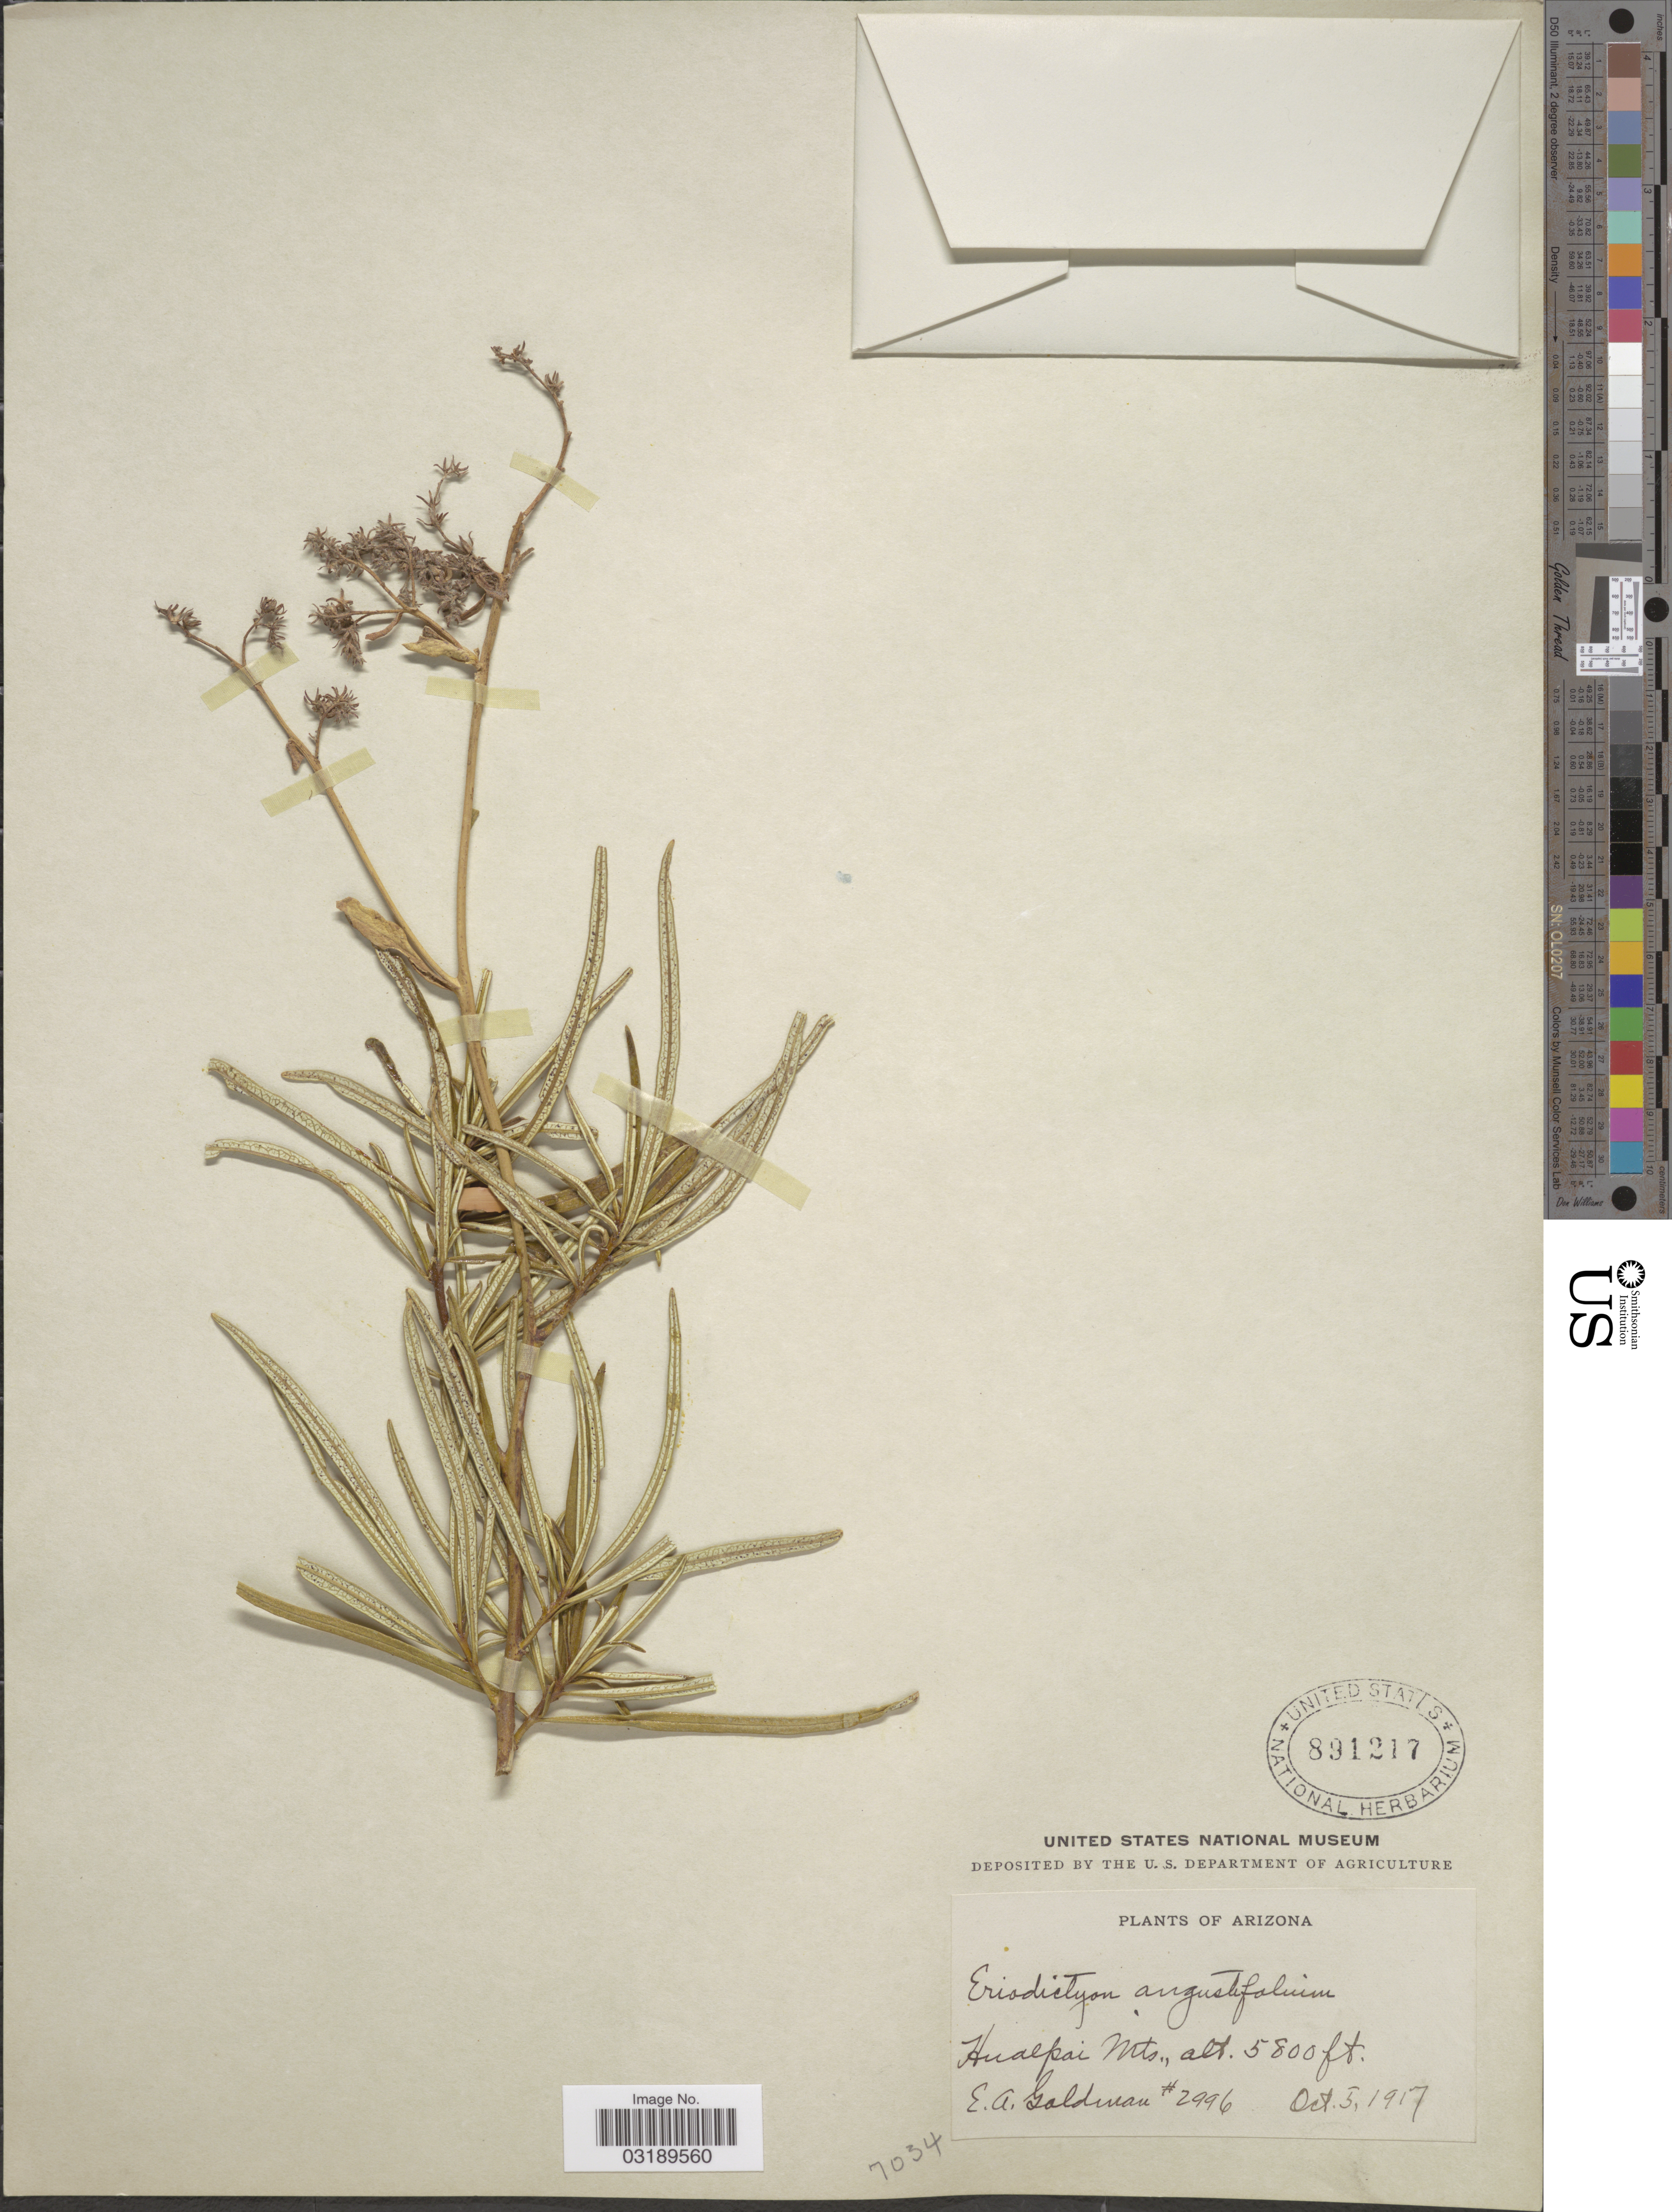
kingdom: Plantae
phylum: Tracheophyta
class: Magnoliopsida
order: Boraginales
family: Namaceae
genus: Eriodictyon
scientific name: Eriodictyon angustifolium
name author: Nutt.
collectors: E. A. Goldman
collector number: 2996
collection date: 1917-10-05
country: United States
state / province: Arizona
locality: Hualpai Mts.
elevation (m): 1768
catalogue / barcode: US 891217